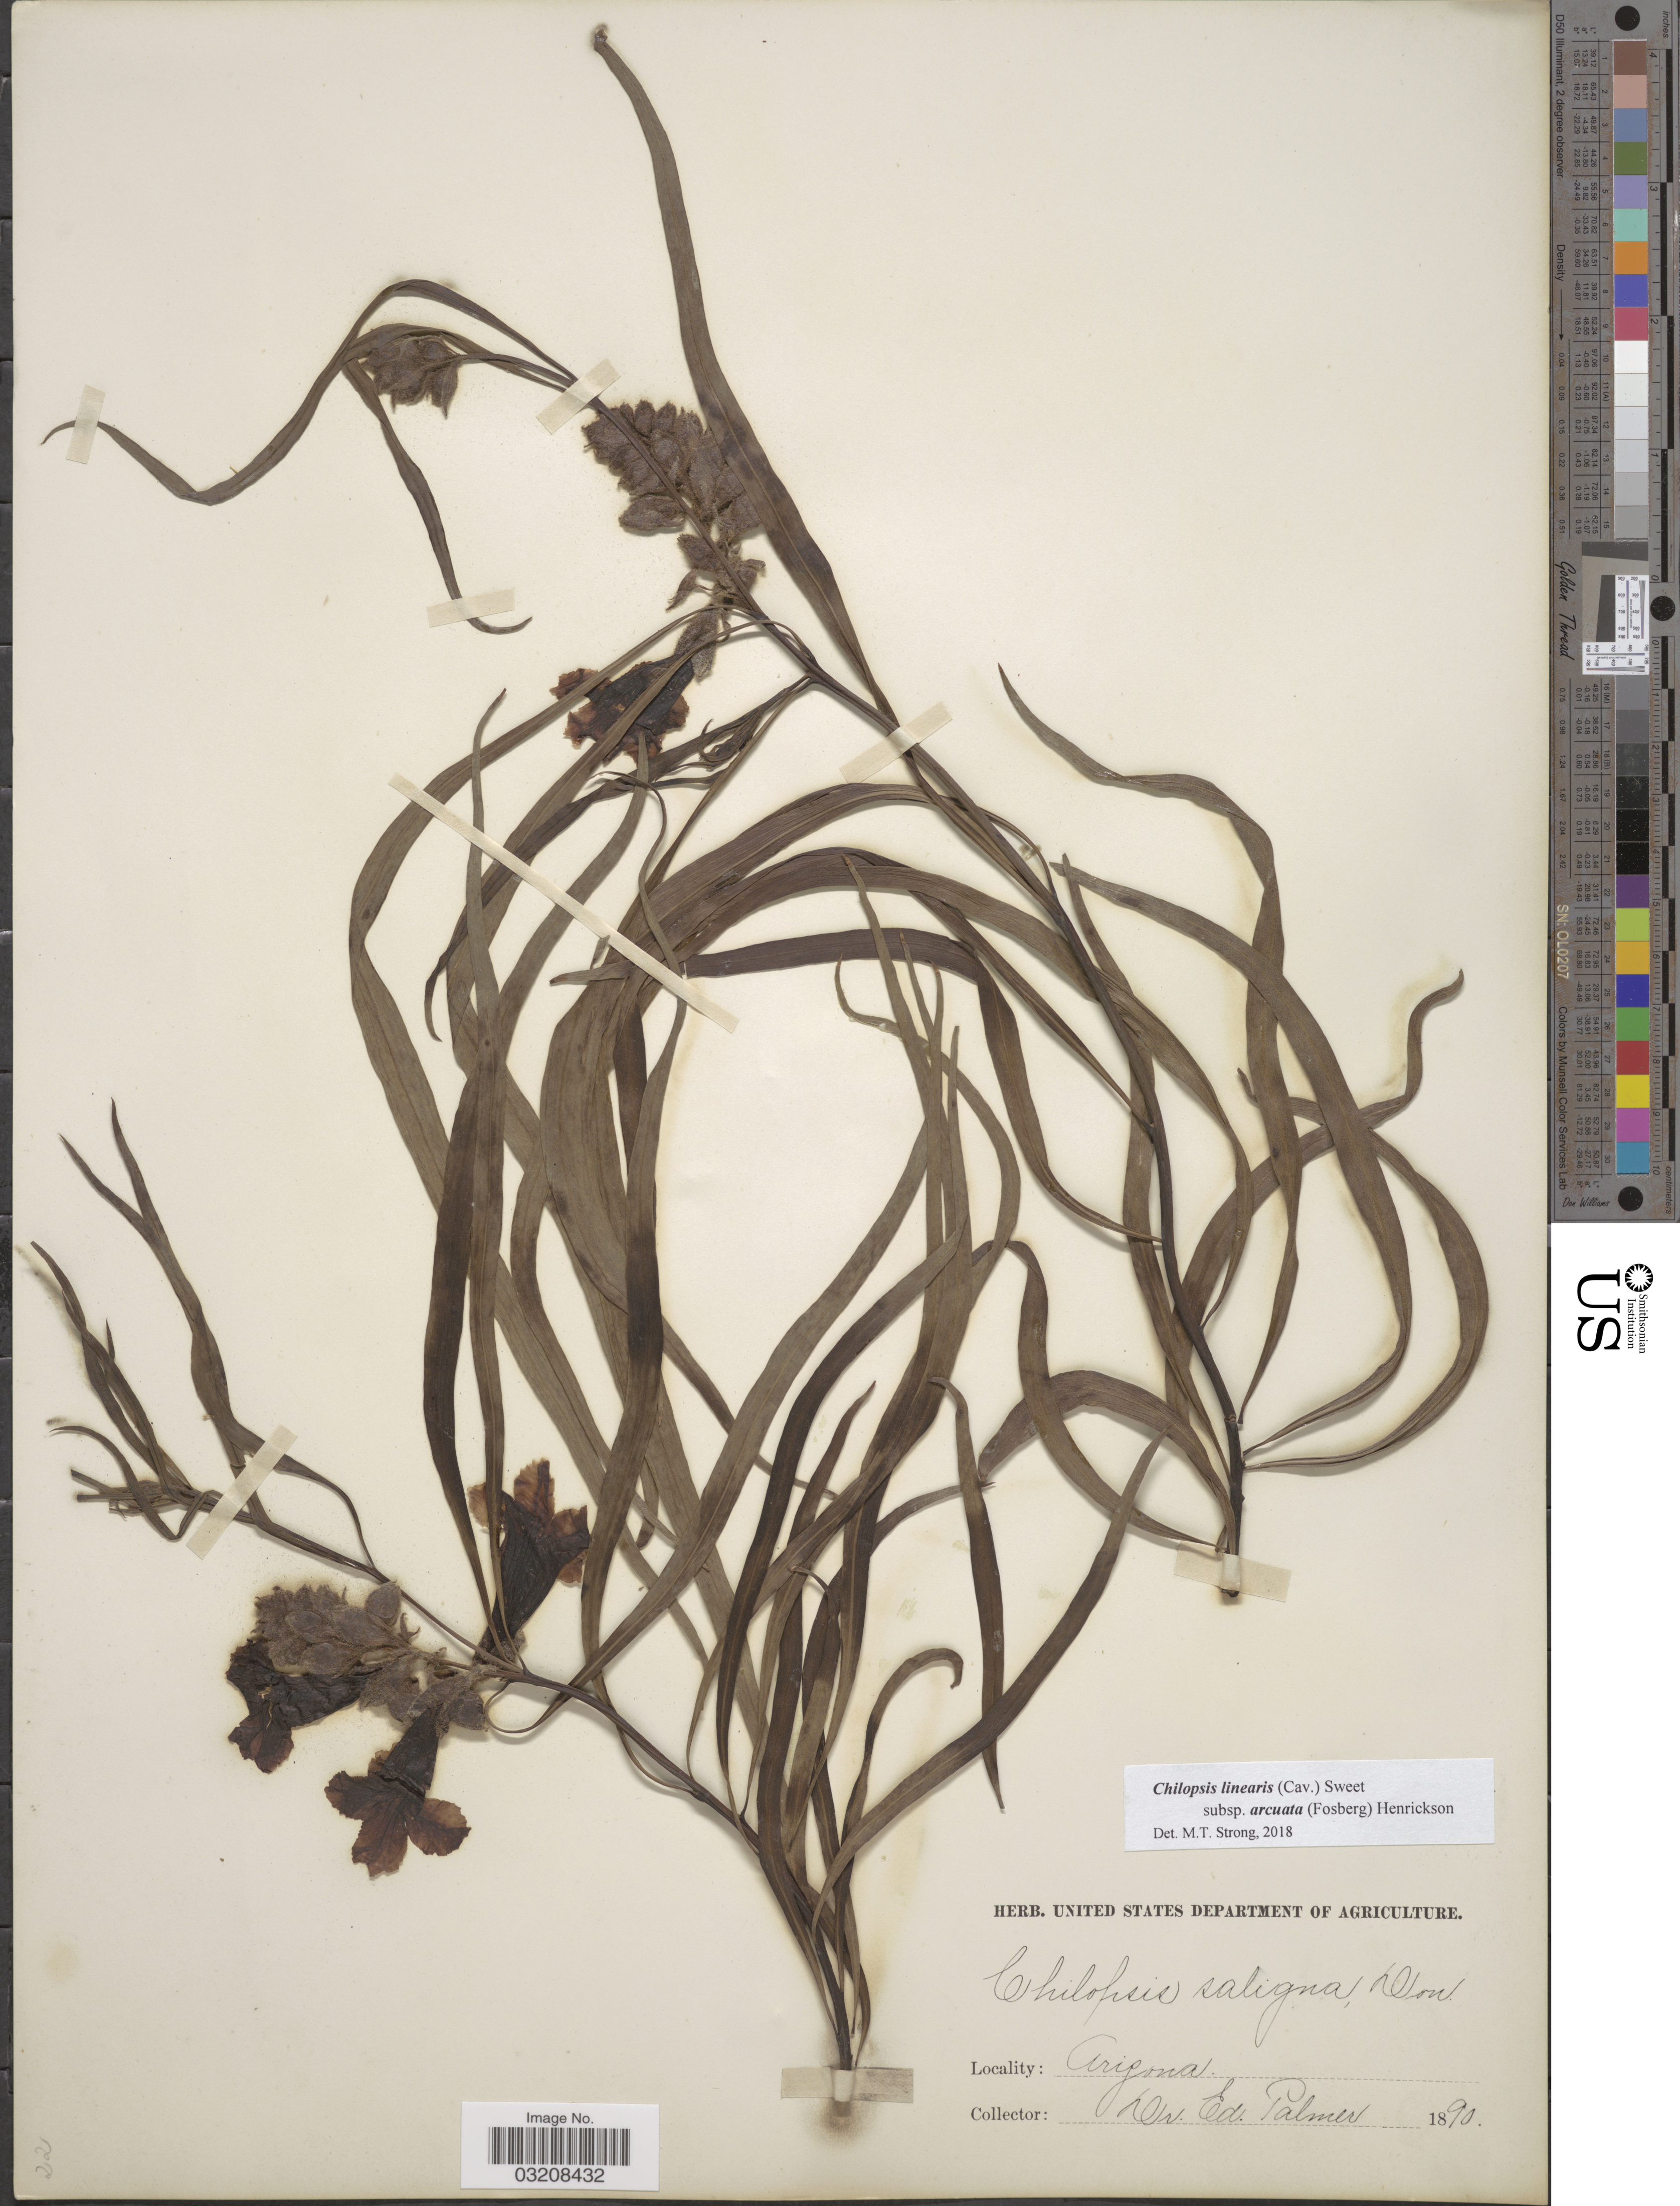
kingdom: Plantae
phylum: Tracheophyta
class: Magnoliopsida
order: Lamiales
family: Bignoniaceae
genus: Chilopsis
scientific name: Chilopsis linearis subsp. arcuata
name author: (Fosberg) Henrickson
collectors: E. Palmer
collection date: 1890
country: United States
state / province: Arizona